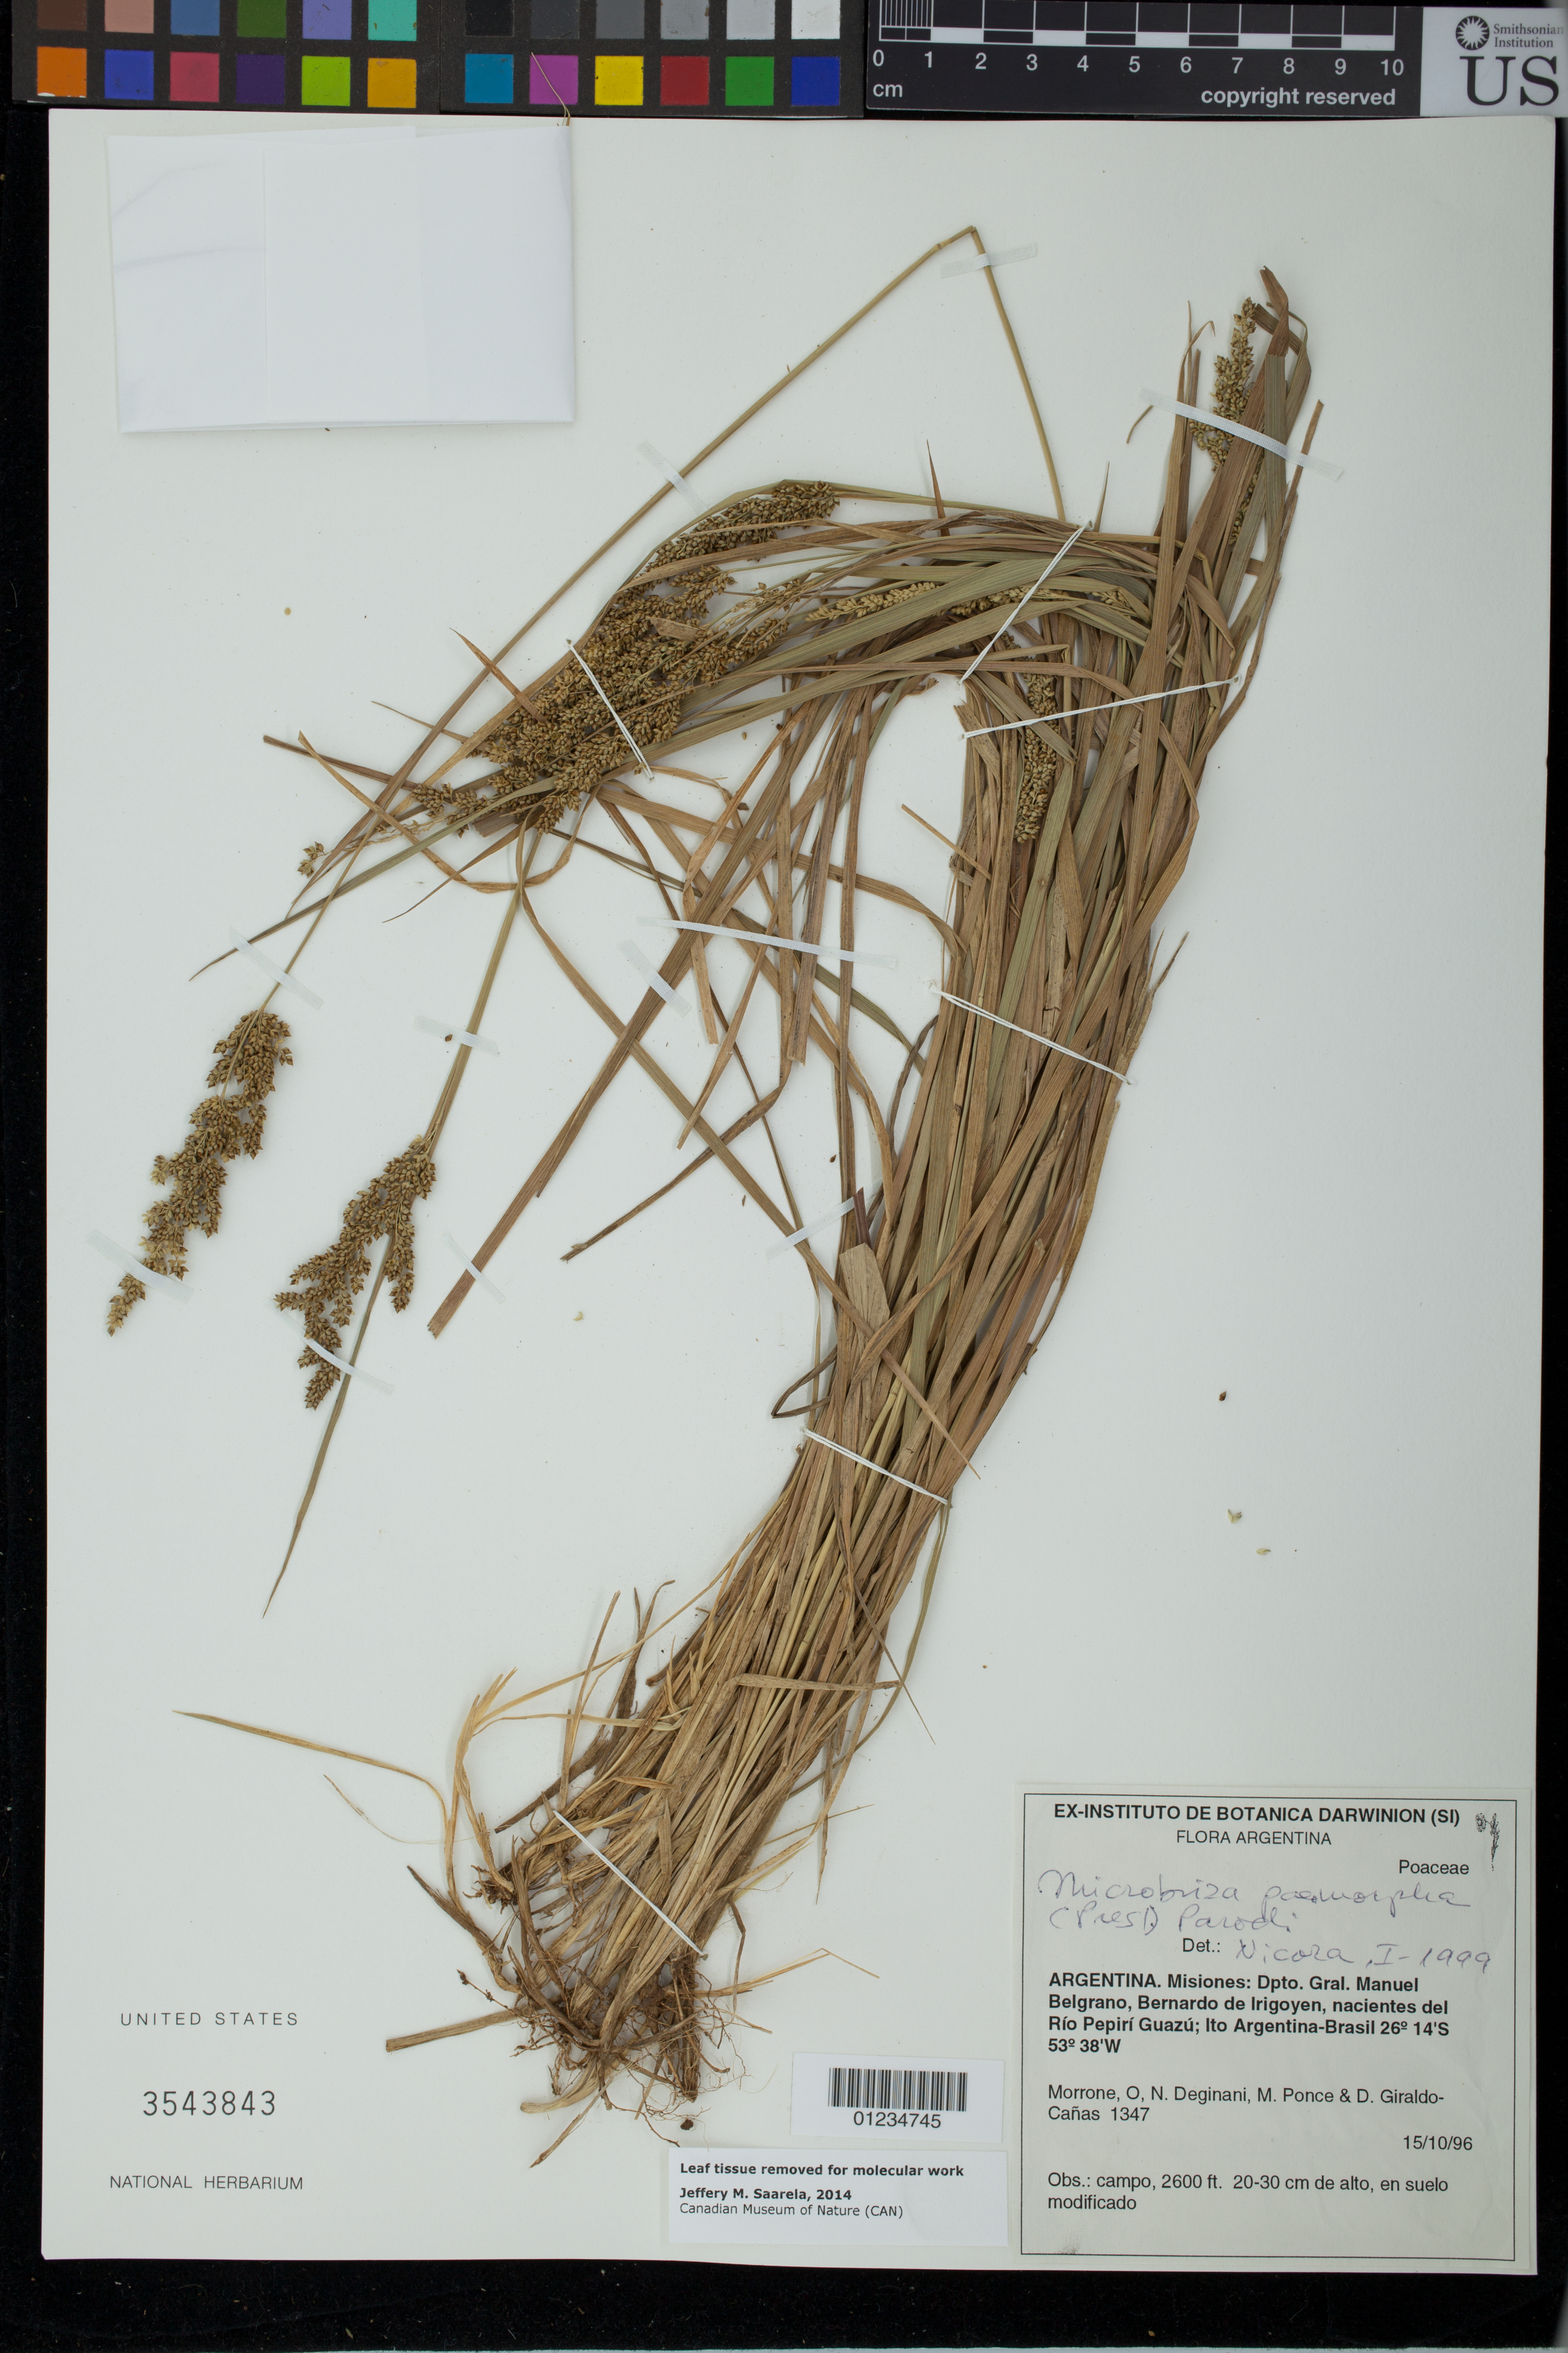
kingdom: Plantae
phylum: Tracheophyta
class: Liliopsida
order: Poales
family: Poaceae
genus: Chascolytrum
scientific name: Chascolytrum poomorphum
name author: (J. Presl) L. Essi et al.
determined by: Poaceae Reorganization Project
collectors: O. N. Morrone, N. Deginani, M. Ponce & D. A. Giraldo-Cañas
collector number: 1347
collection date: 1996-10-15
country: Argentina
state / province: Misiones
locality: Dpto. Gral. Manuel Belgrano, Bernardo de Irigoyen, nacientes del Rio Pepiri Guazu.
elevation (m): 792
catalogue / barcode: US 3543843